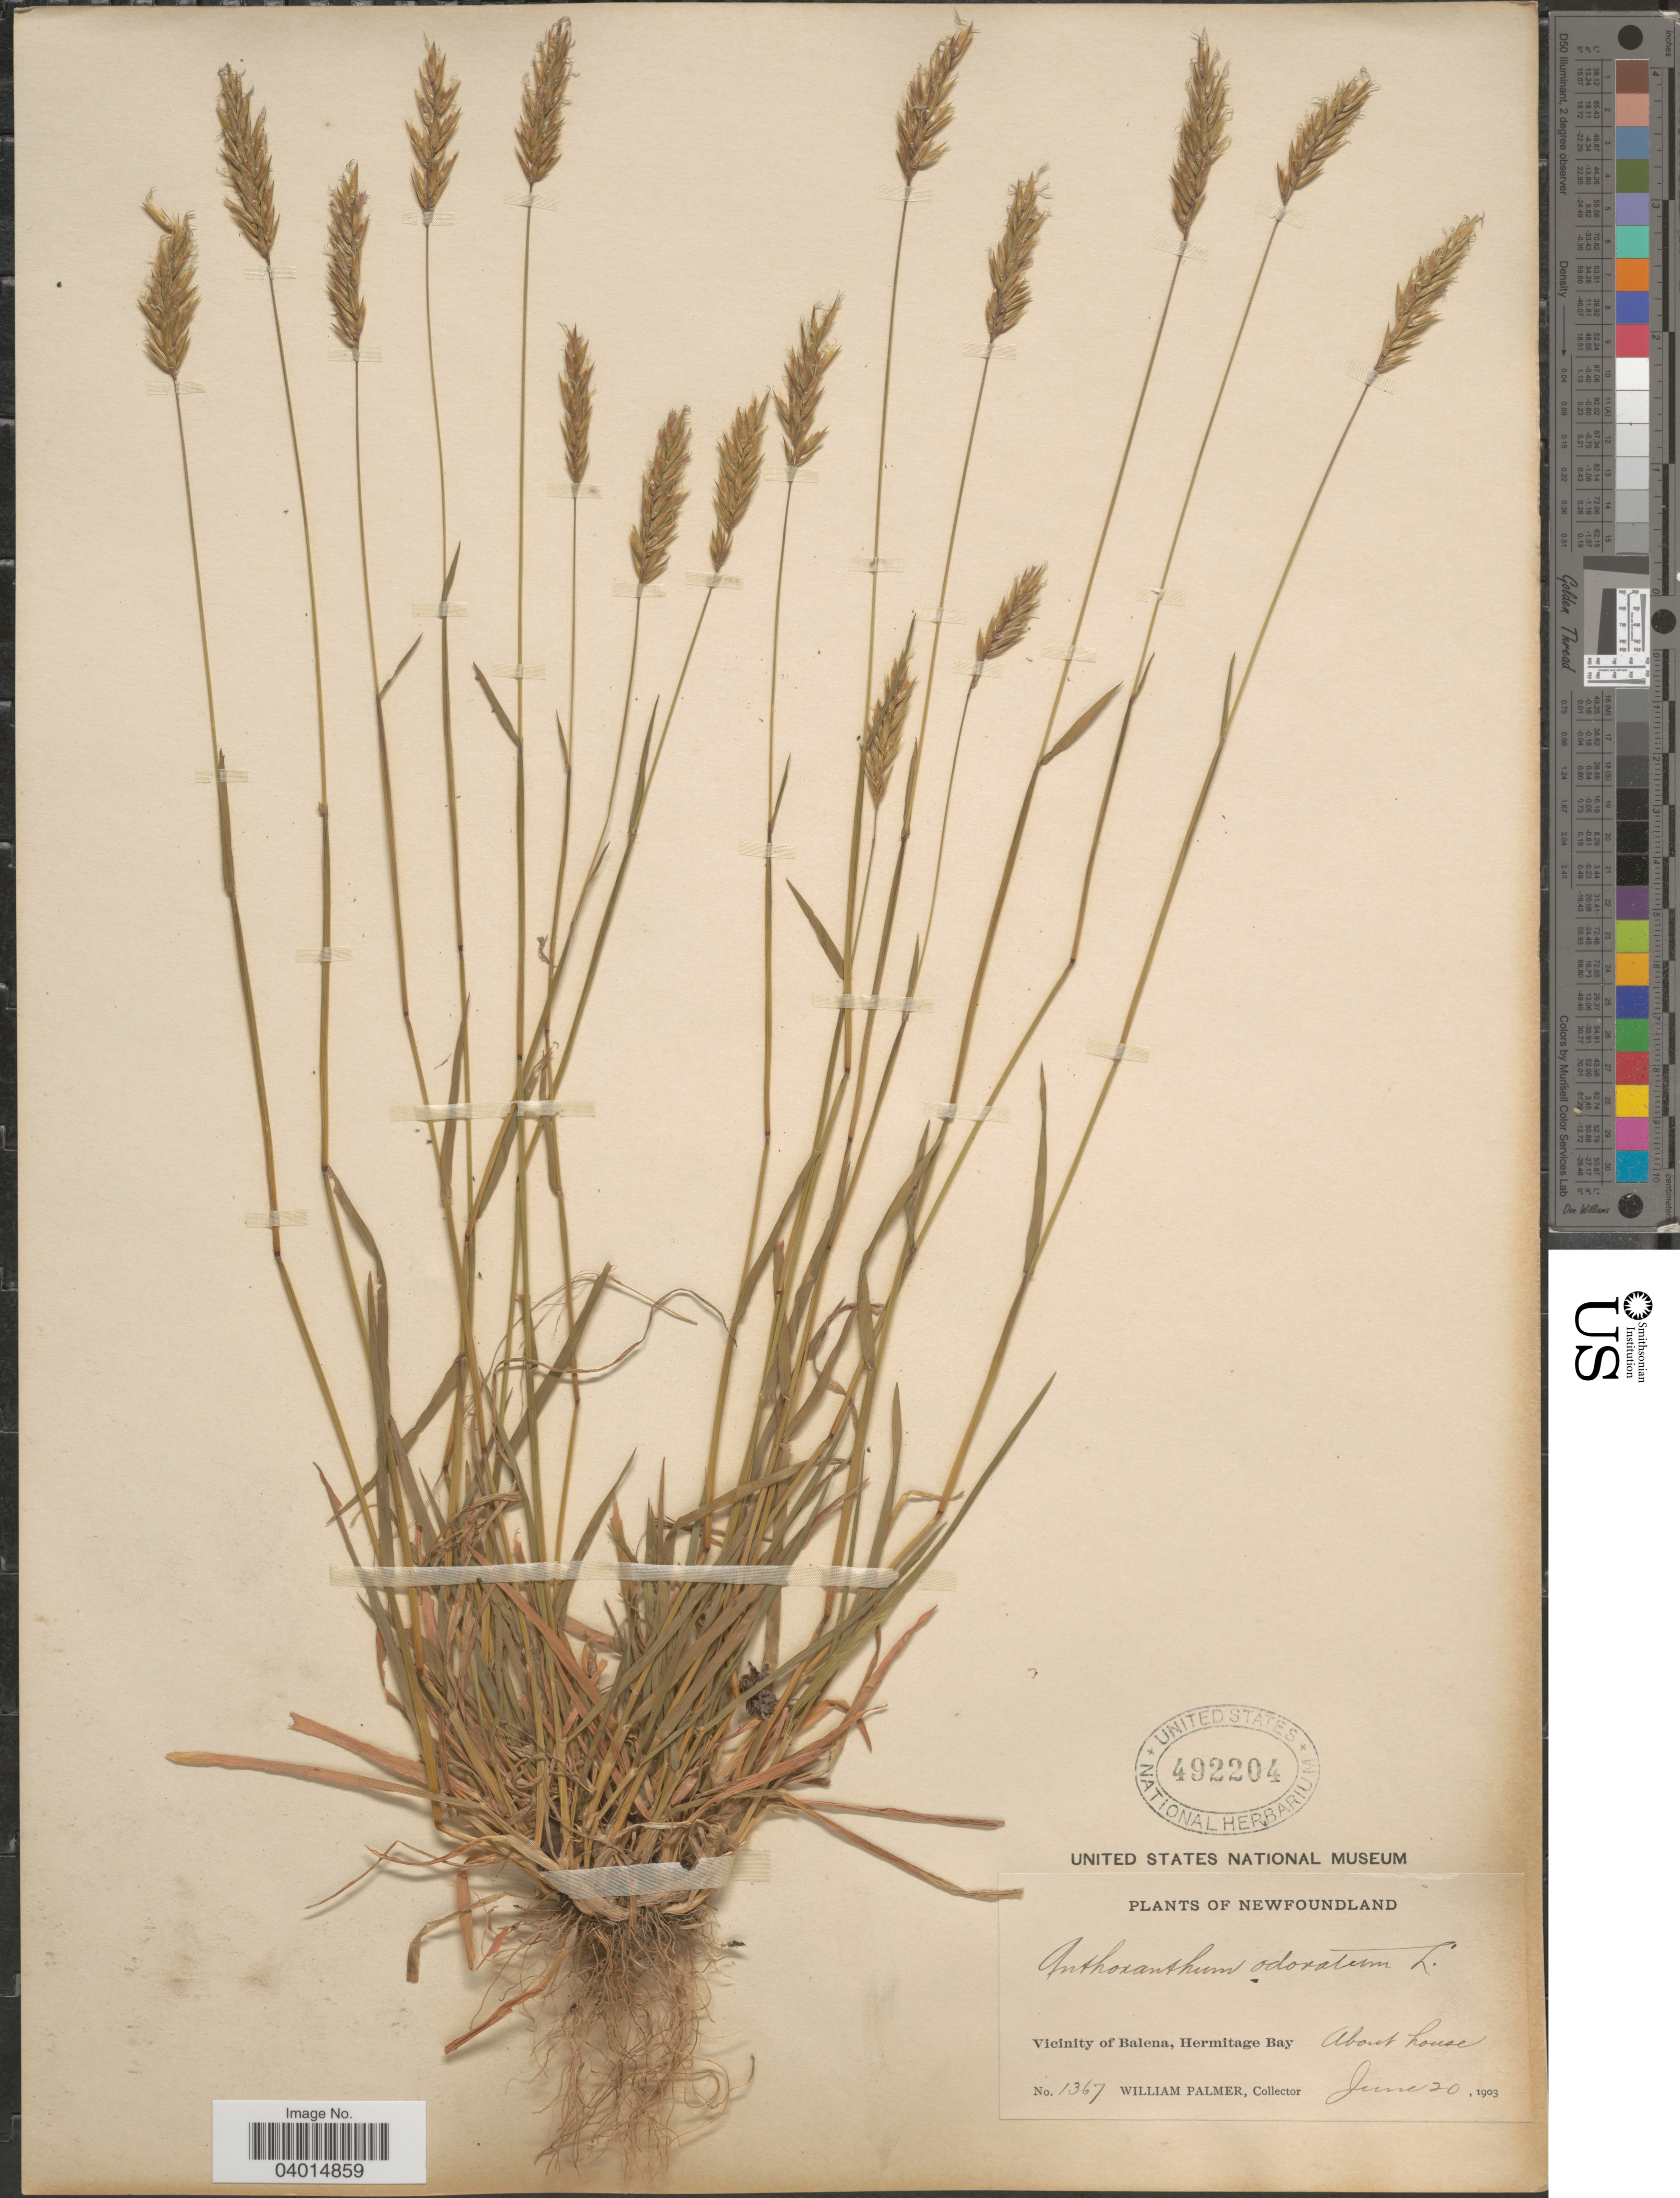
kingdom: Plantae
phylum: Tracheophyta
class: Liliopsida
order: Poales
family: Poaceae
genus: Anthoxanthum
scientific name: Anthoxanthum odoratum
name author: L.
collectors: W. Palmer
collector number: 1367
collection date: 1903-06-20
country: Canada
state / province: Newfoundland and Labrador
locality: Vicinity of Balena, Hermitage Bay. About house.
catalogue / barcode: US 492204